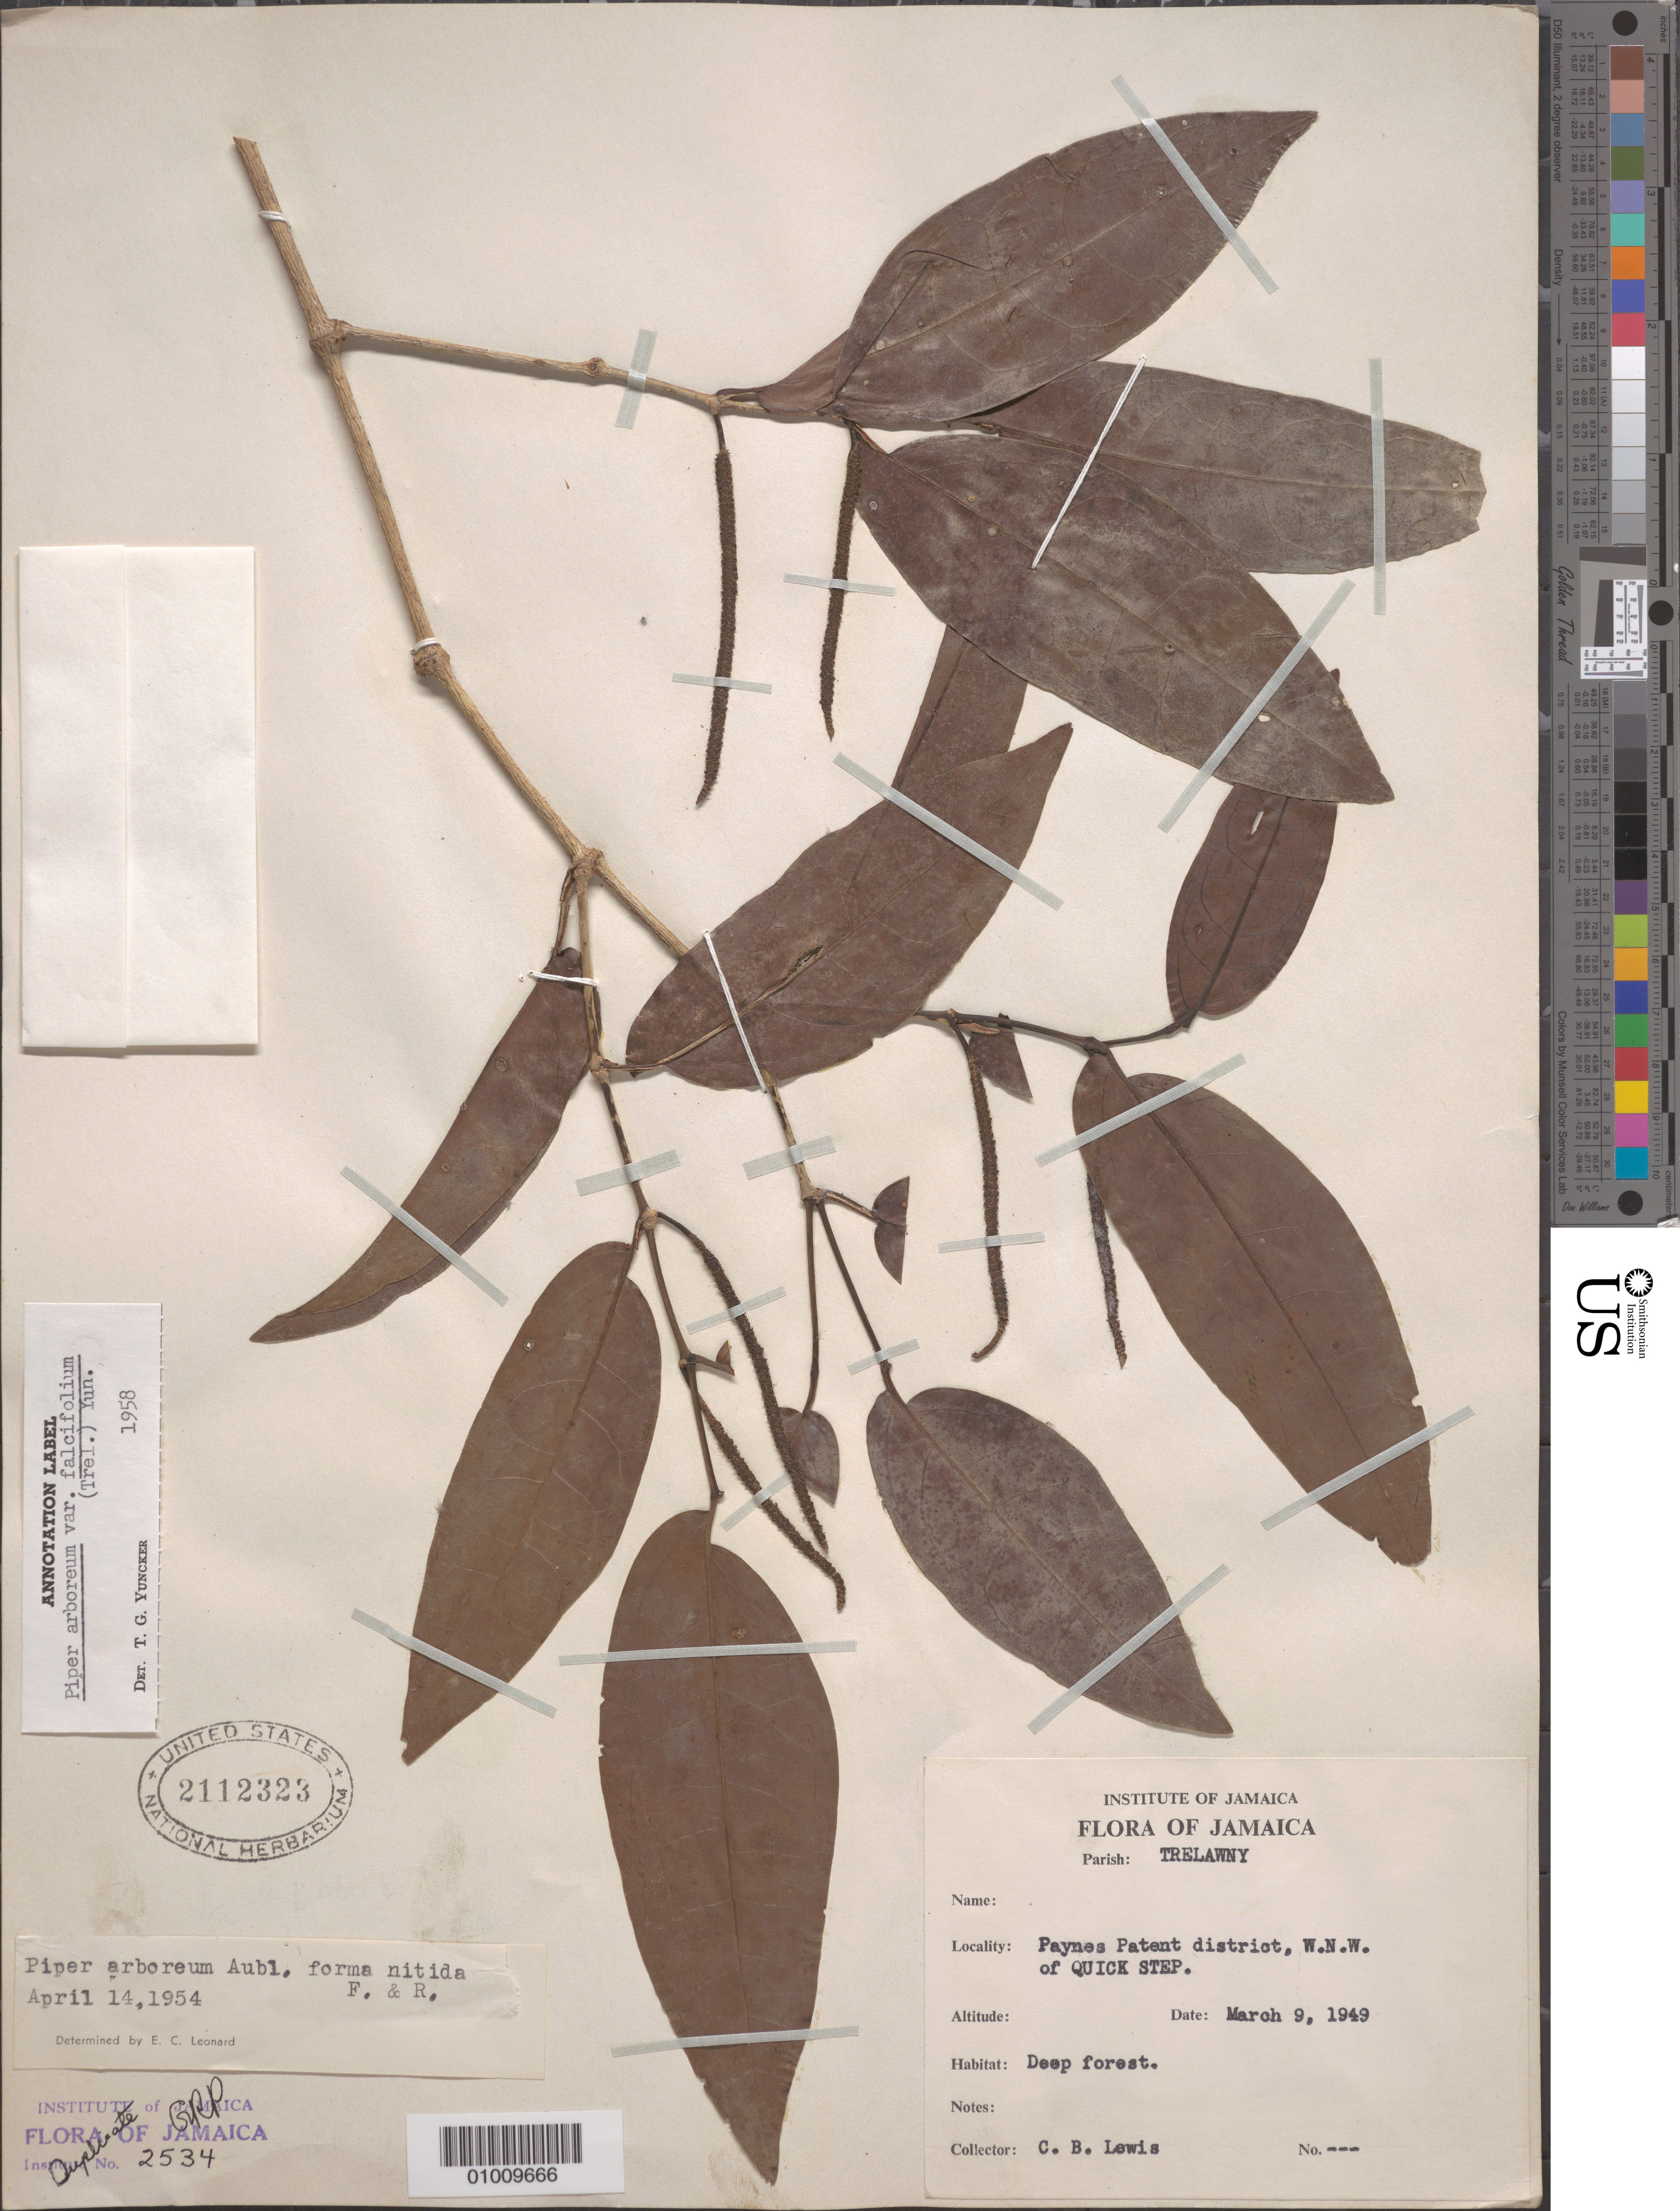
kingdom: Plantae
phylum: Tracheophyta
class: Magnoliopsida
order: Piperales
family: Piperaceae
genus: Piper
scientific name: Piper arboreum var. arboreum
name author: Aubl.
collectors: C. B. Lewis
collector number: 2534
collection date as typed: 09 Mar 1949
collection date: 1949-03-09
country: Jamaica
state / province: Trelawny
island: Jamaica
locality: Paynes Patent district, W.N.W. of Quick Step. Deep Forest.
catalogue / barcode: US 2112323